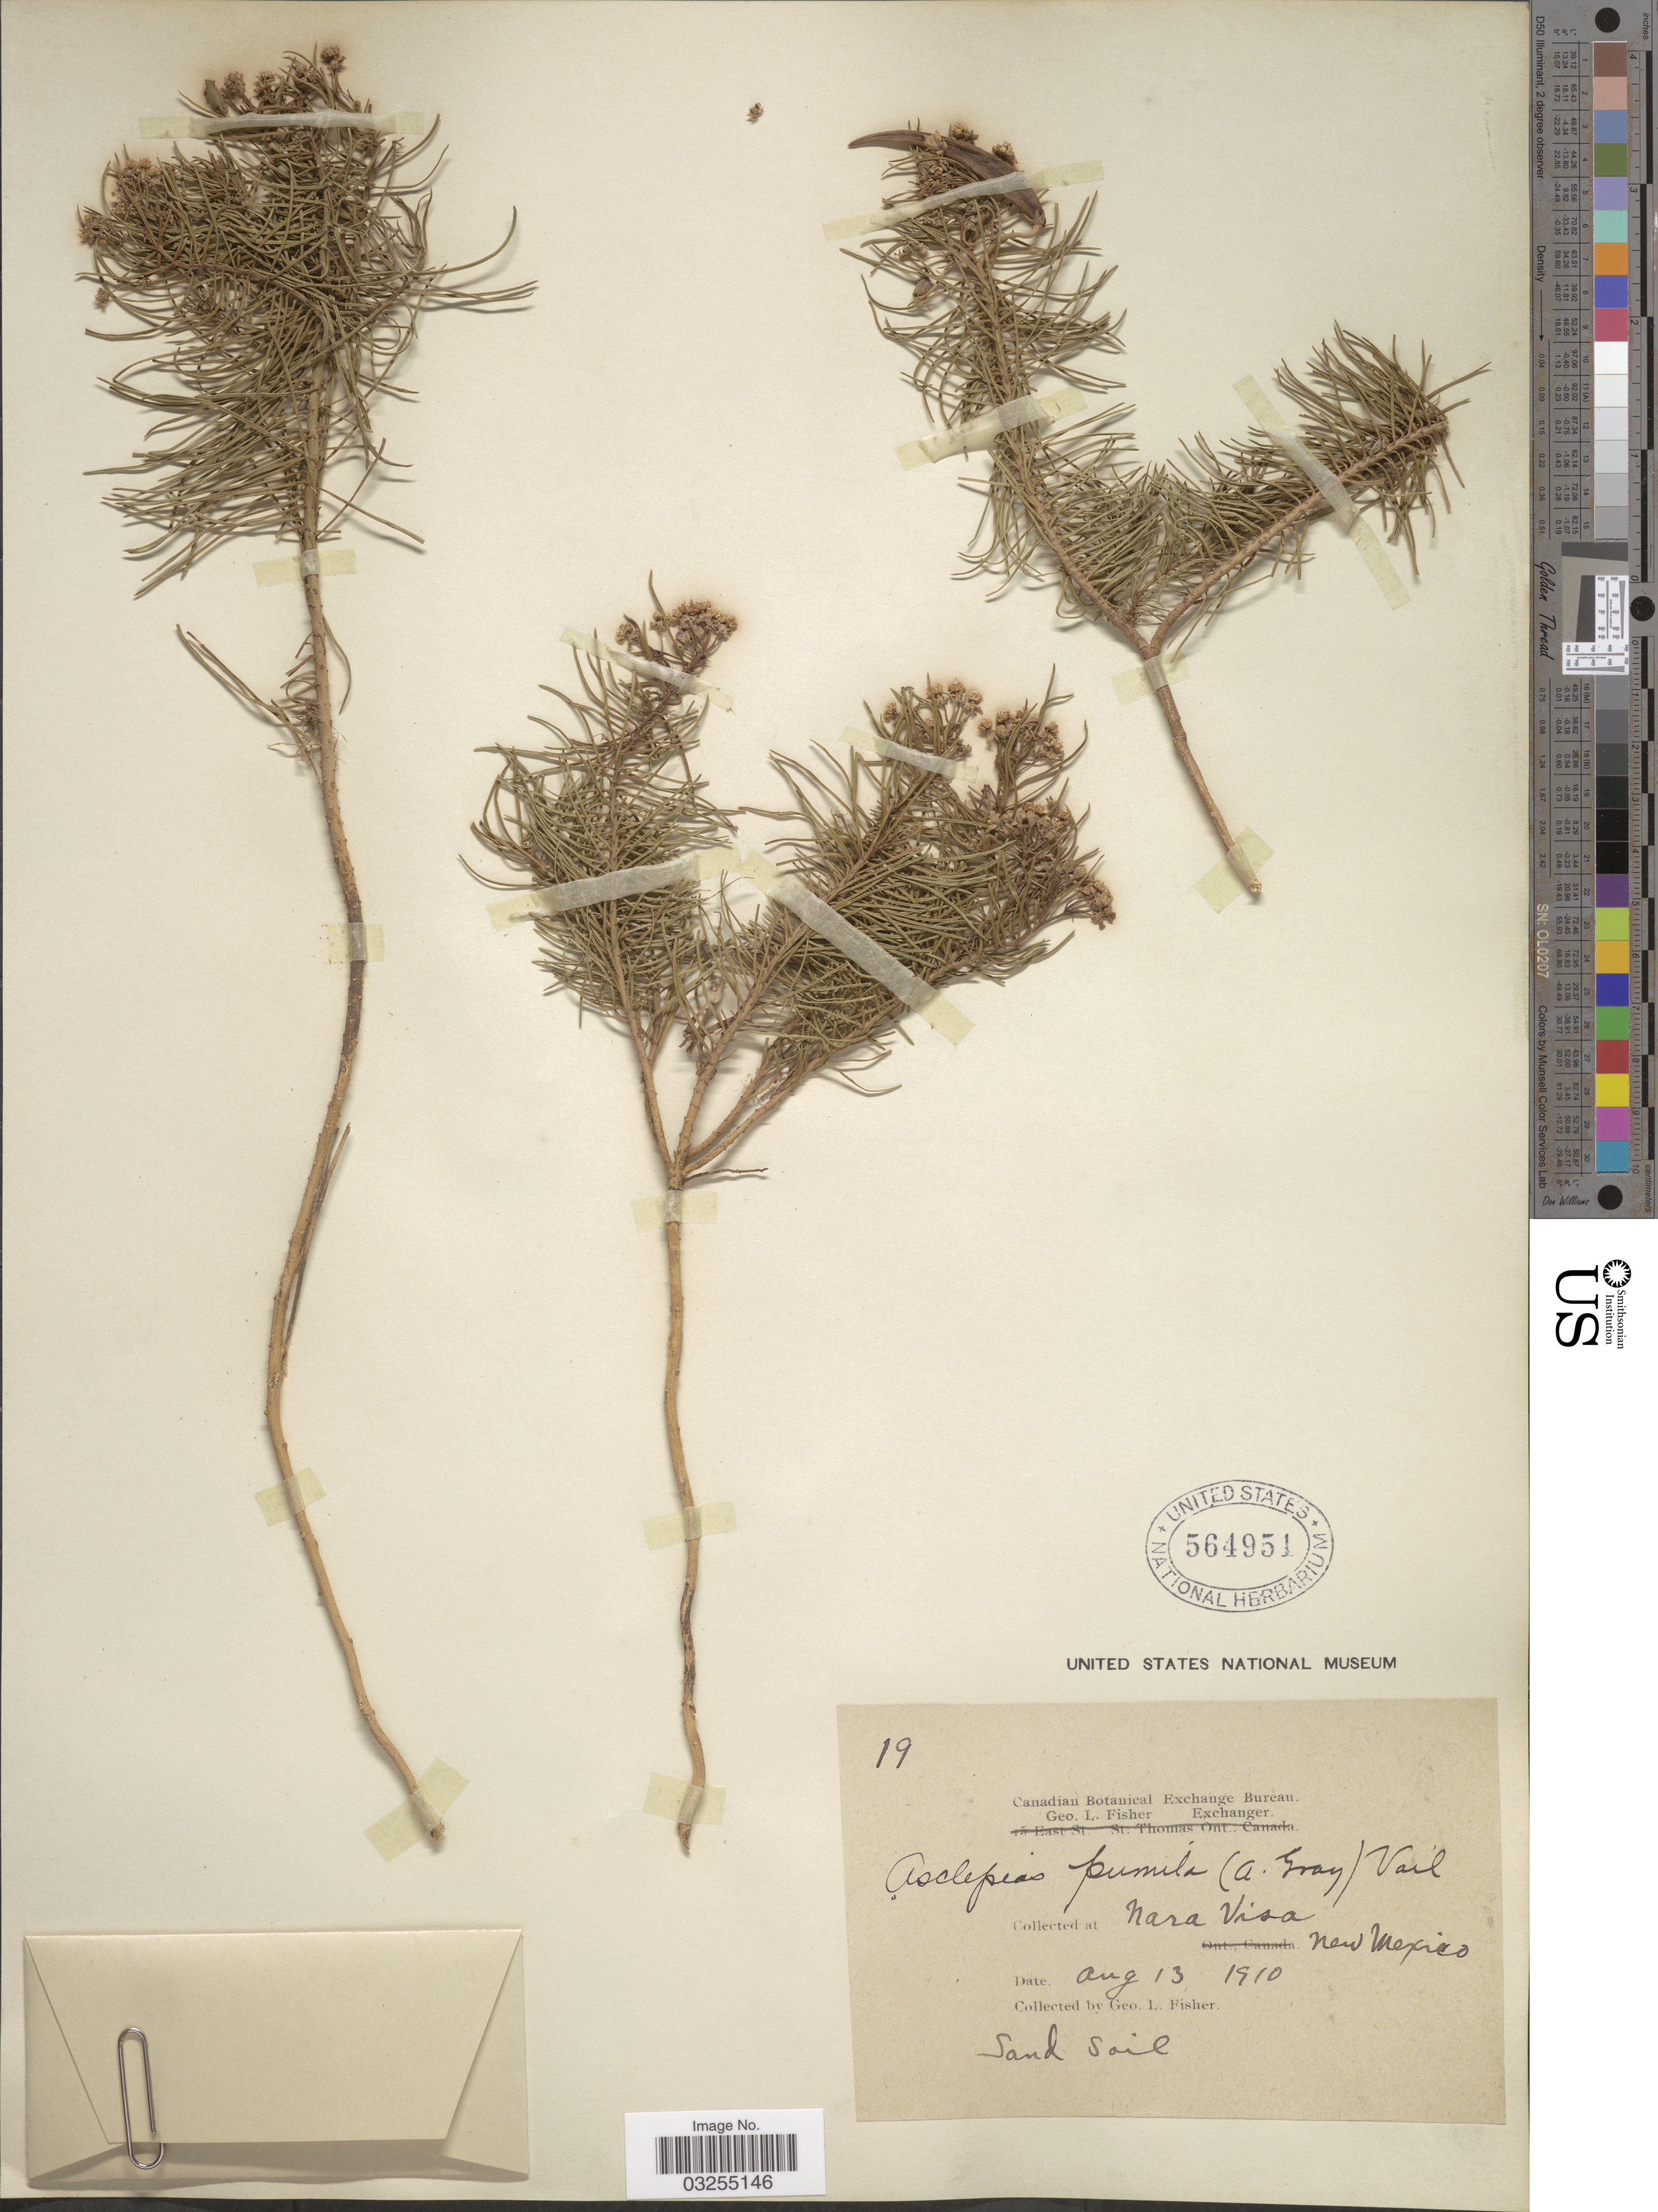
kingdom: Plantae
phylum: Tracheophyta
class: Magnoliopsida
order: Gentianales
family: Apocynaceae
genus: Asclepias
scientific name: Asclepias pumila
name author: (A. Gray) Vail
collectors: G. L. Fisher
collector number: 19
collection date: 1910-08-13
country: United States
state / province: New Mexico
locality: Nara Visa.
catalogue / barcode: US 564951